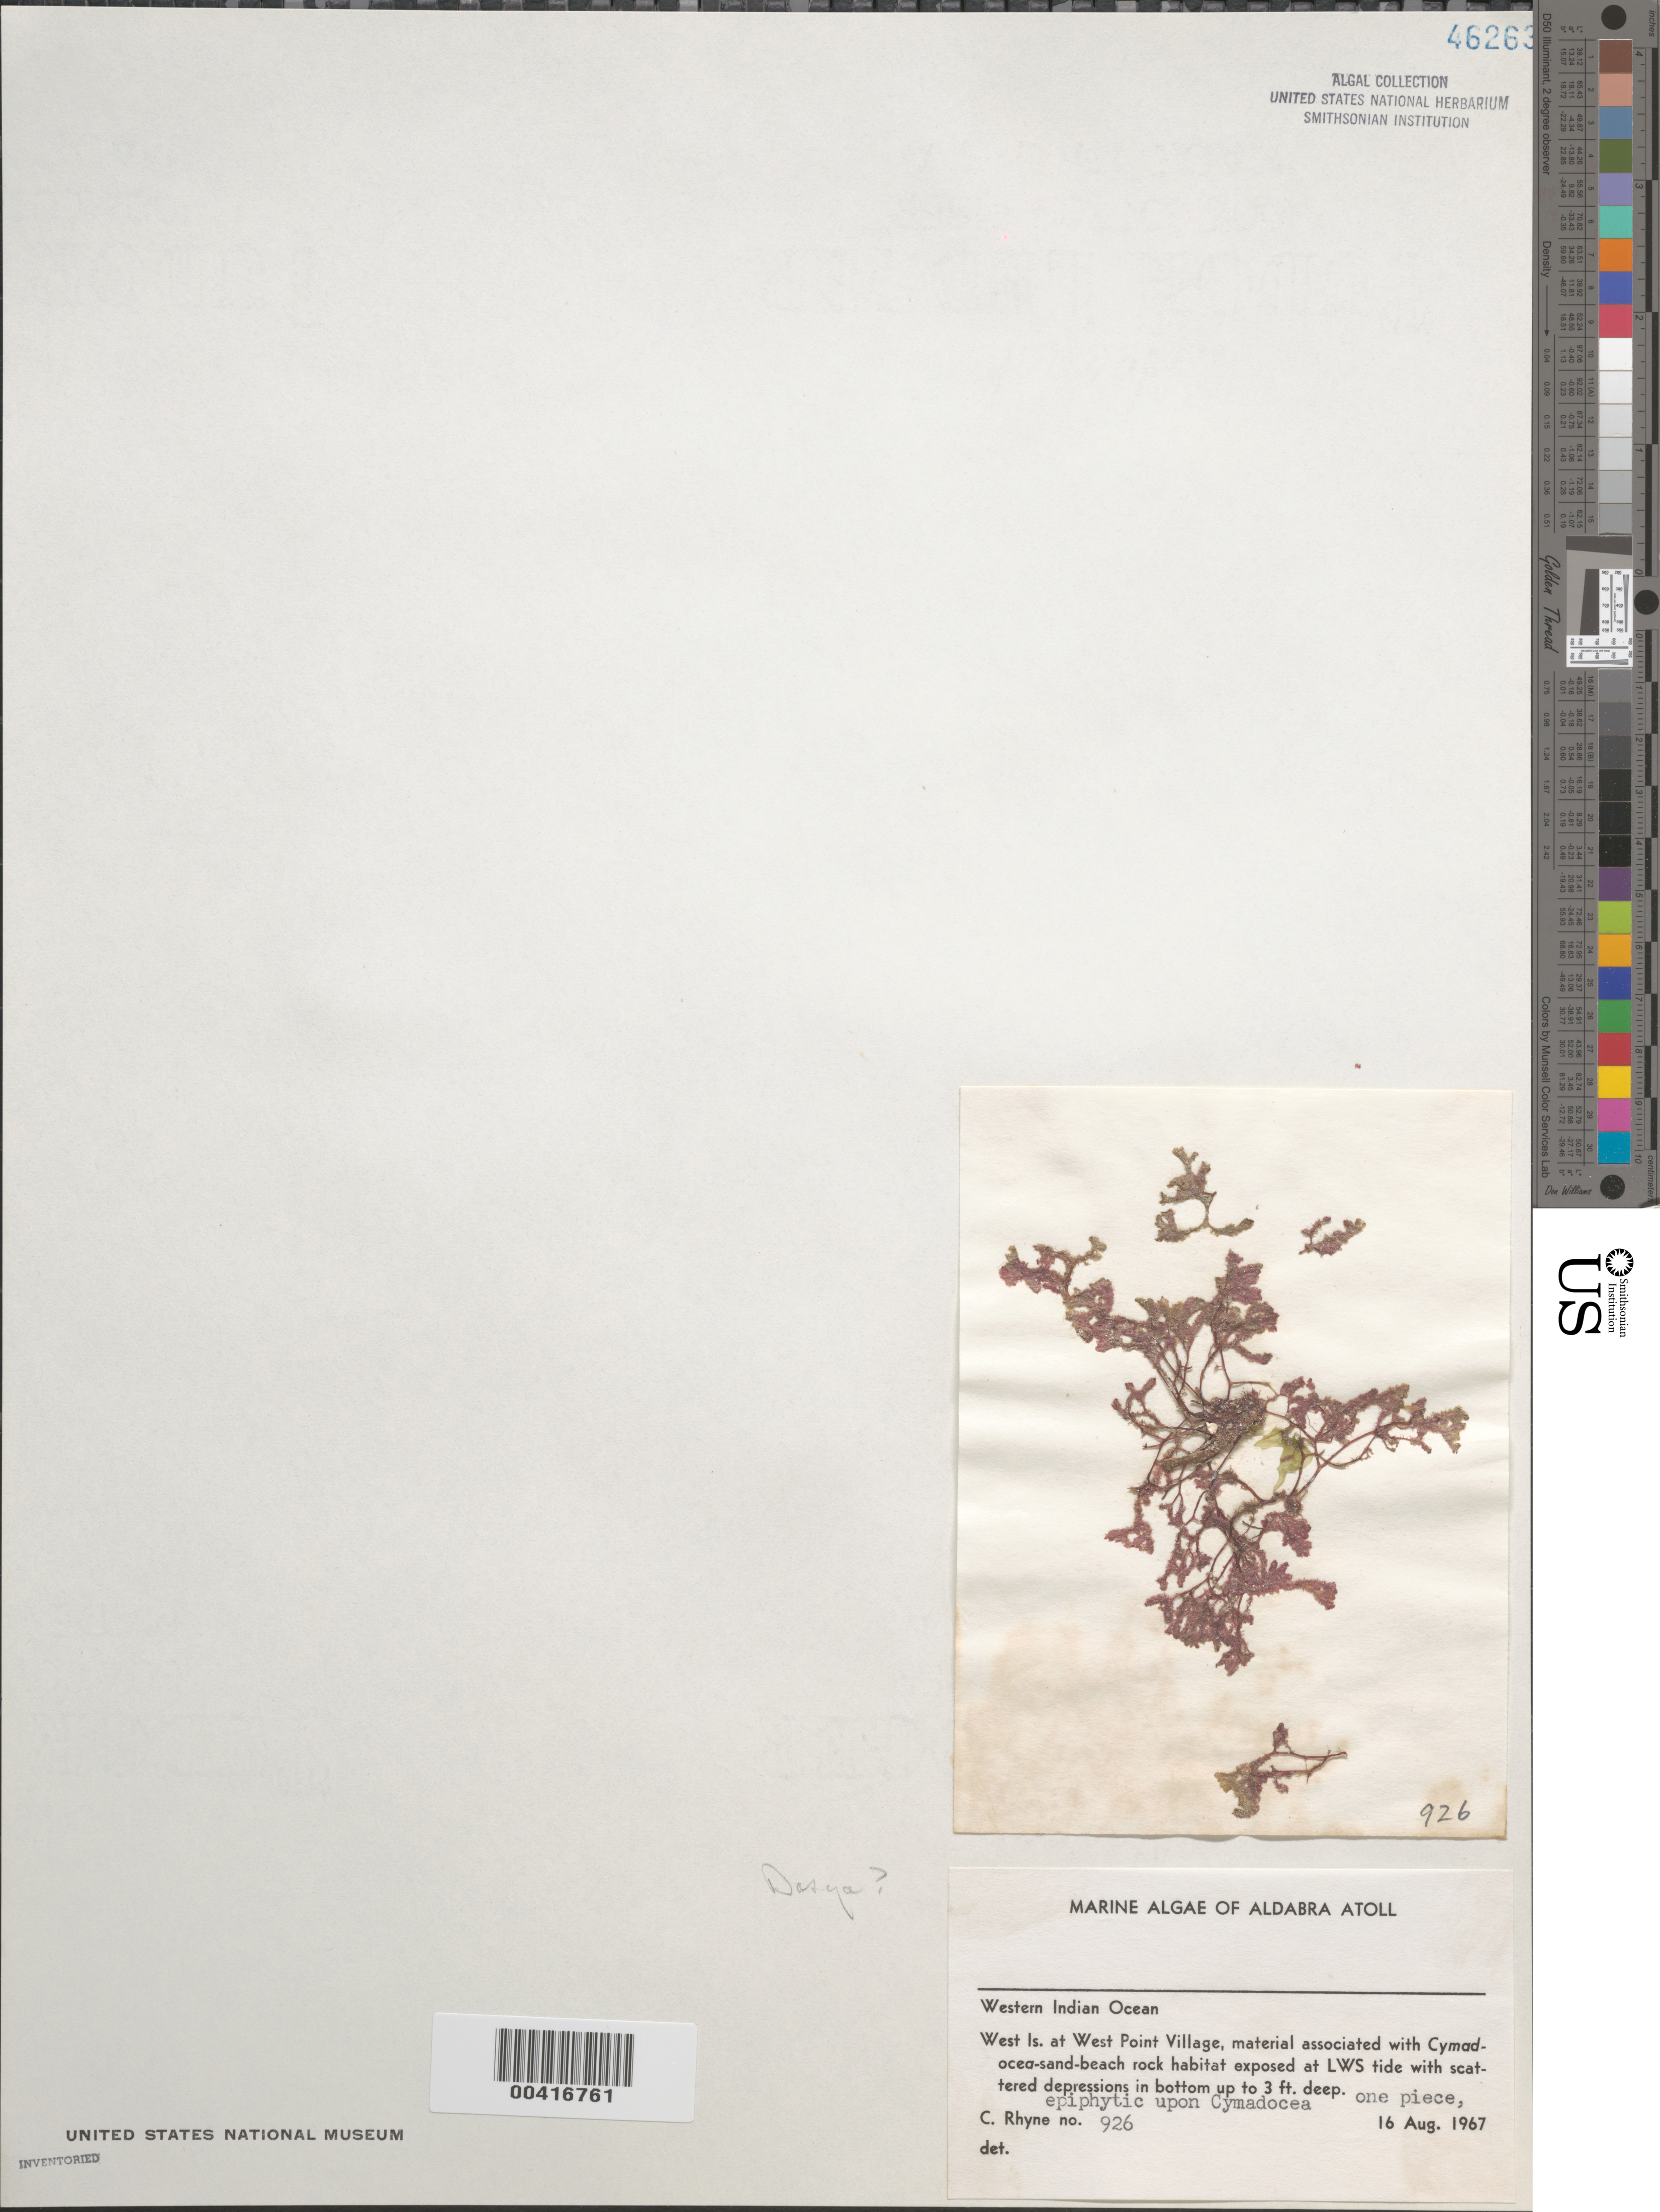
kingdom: Plantae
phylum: Rhodophyta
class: Florideophyceae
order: Ceramiales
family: Dasyaceae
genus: Dasya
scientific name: Dasya sp.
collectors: C. Rhyne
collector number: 926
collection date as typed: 16 Aug 1967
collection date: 1967-08-16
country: Seychelles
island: Aldabra Atoll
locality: West Islet, West Point Village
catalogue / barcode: US 46263